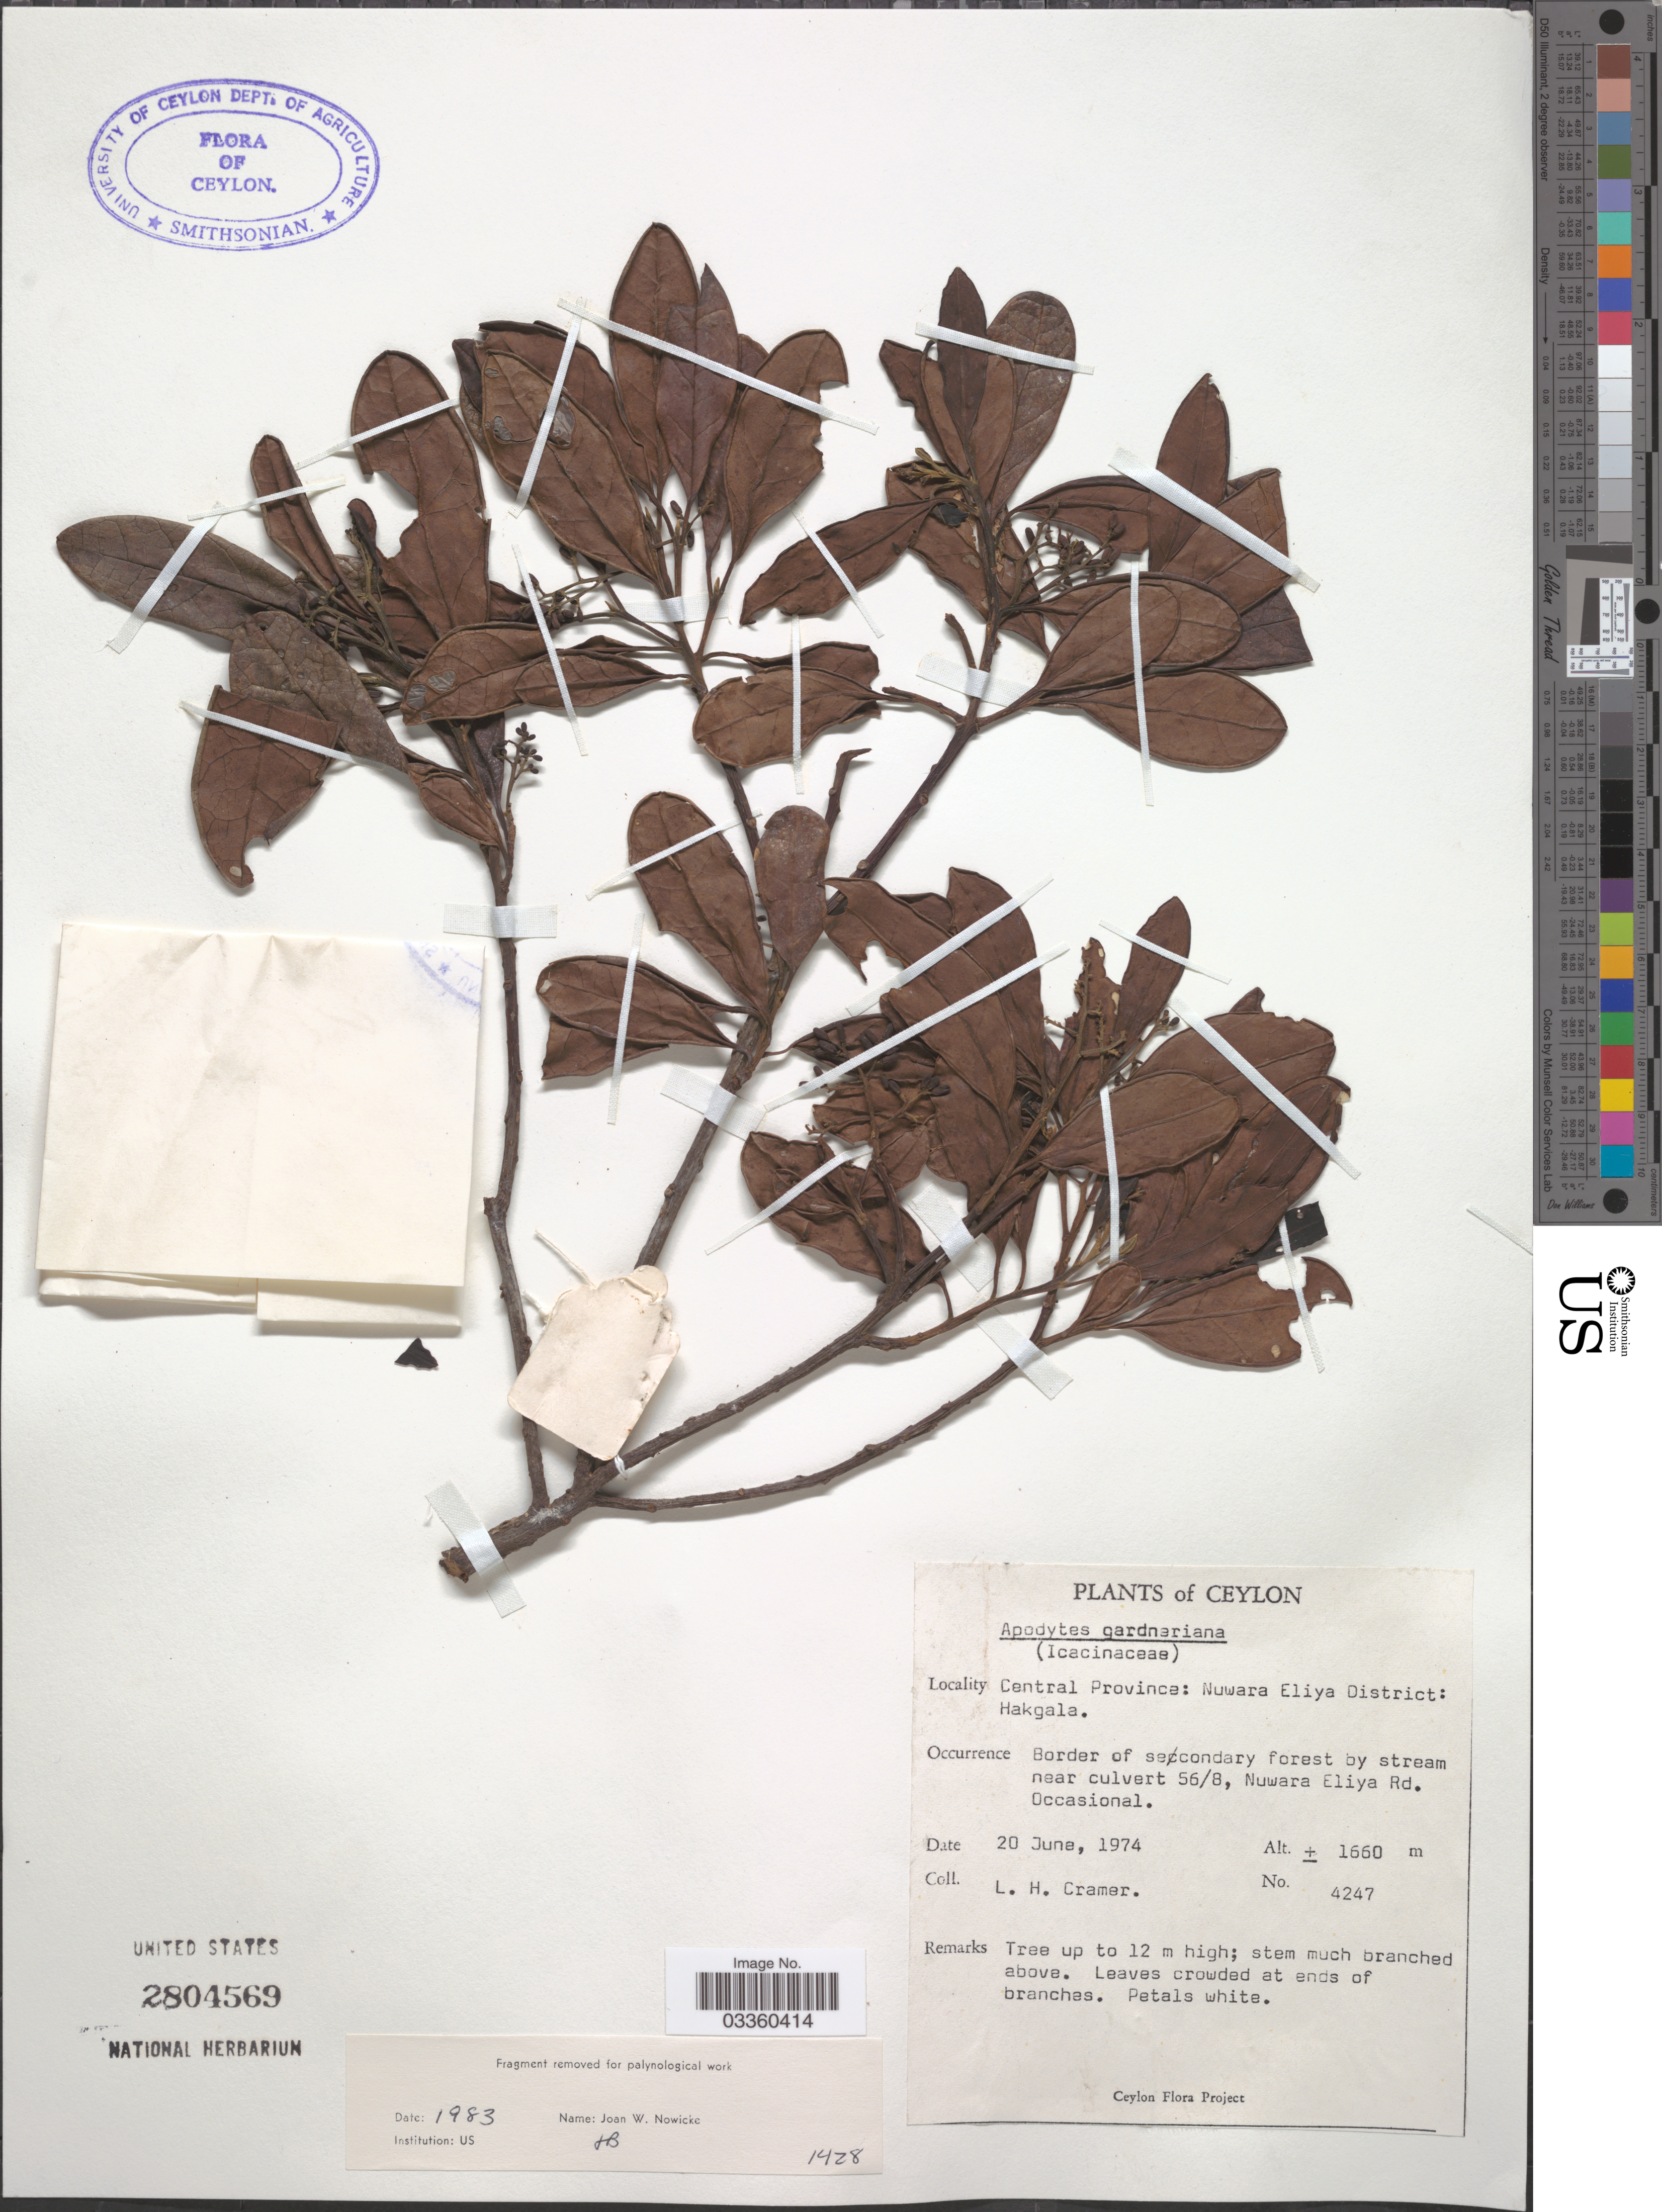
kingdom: Plantae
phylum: Tracheophyta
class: Magnoliopsida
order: Metteniusales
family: Metteniusaceae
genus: Apodytes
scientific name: Apodytes gardneriana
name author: Miers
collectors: L. H. Cramer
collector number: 4247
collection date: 1974-06-20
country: Sri Lanka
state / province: Central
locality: Ceylon. Nuwara Eliya District: Hakgala.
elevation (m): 1660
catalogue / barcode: US 2804569